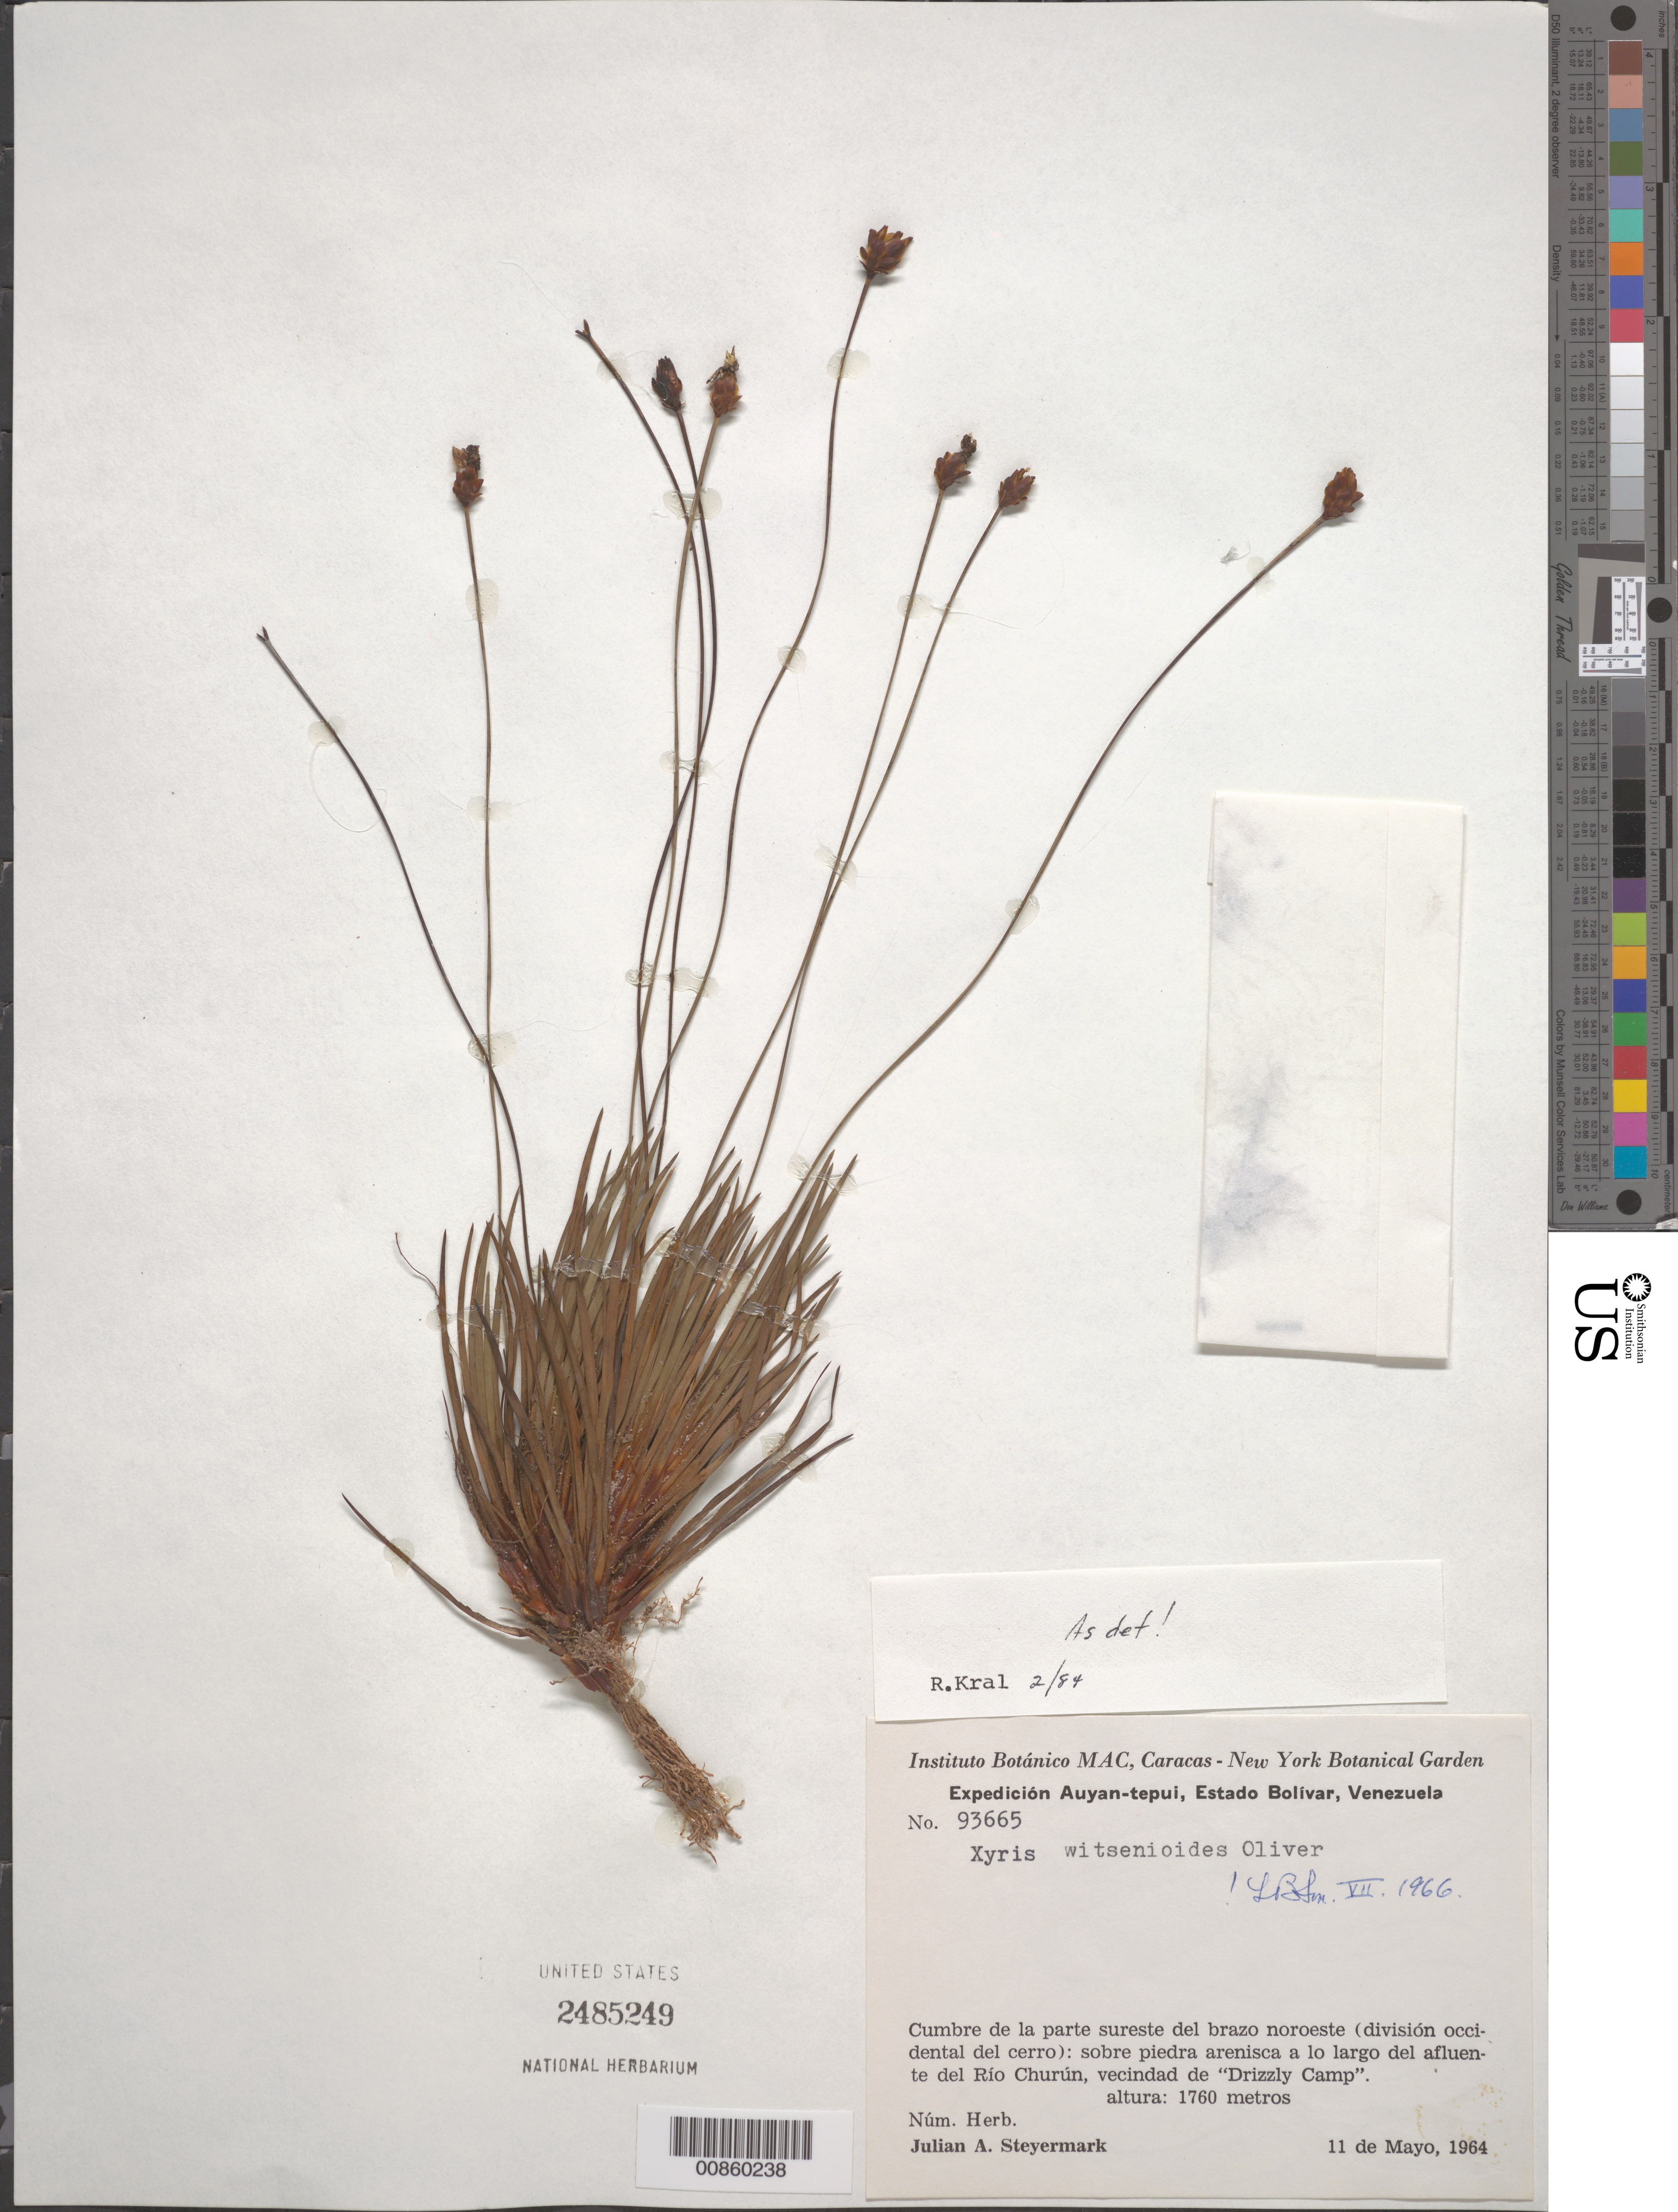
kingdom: Plantae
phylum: Tracheophyta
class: Liliopsida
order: Poales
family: Xyridaceae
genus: Xyris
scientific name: Xyris witsenioides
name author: Oliv. ex Thurn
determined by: Kral, Robert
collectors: J. Steyermark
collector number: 93665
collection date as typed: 11-May-64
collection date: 1964-05-11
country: Venezuela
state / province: Bolívar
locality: Auyan-tepuí; cumbre de la parte sureste del brazo noroeste (división occidental del cerro); a lo largo del afluente del Río Churún, vecinidad "Drizzly Camp".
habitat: Sobre piedra arenisca a lo largo del río.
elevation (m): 1760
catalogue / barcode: US 2485249